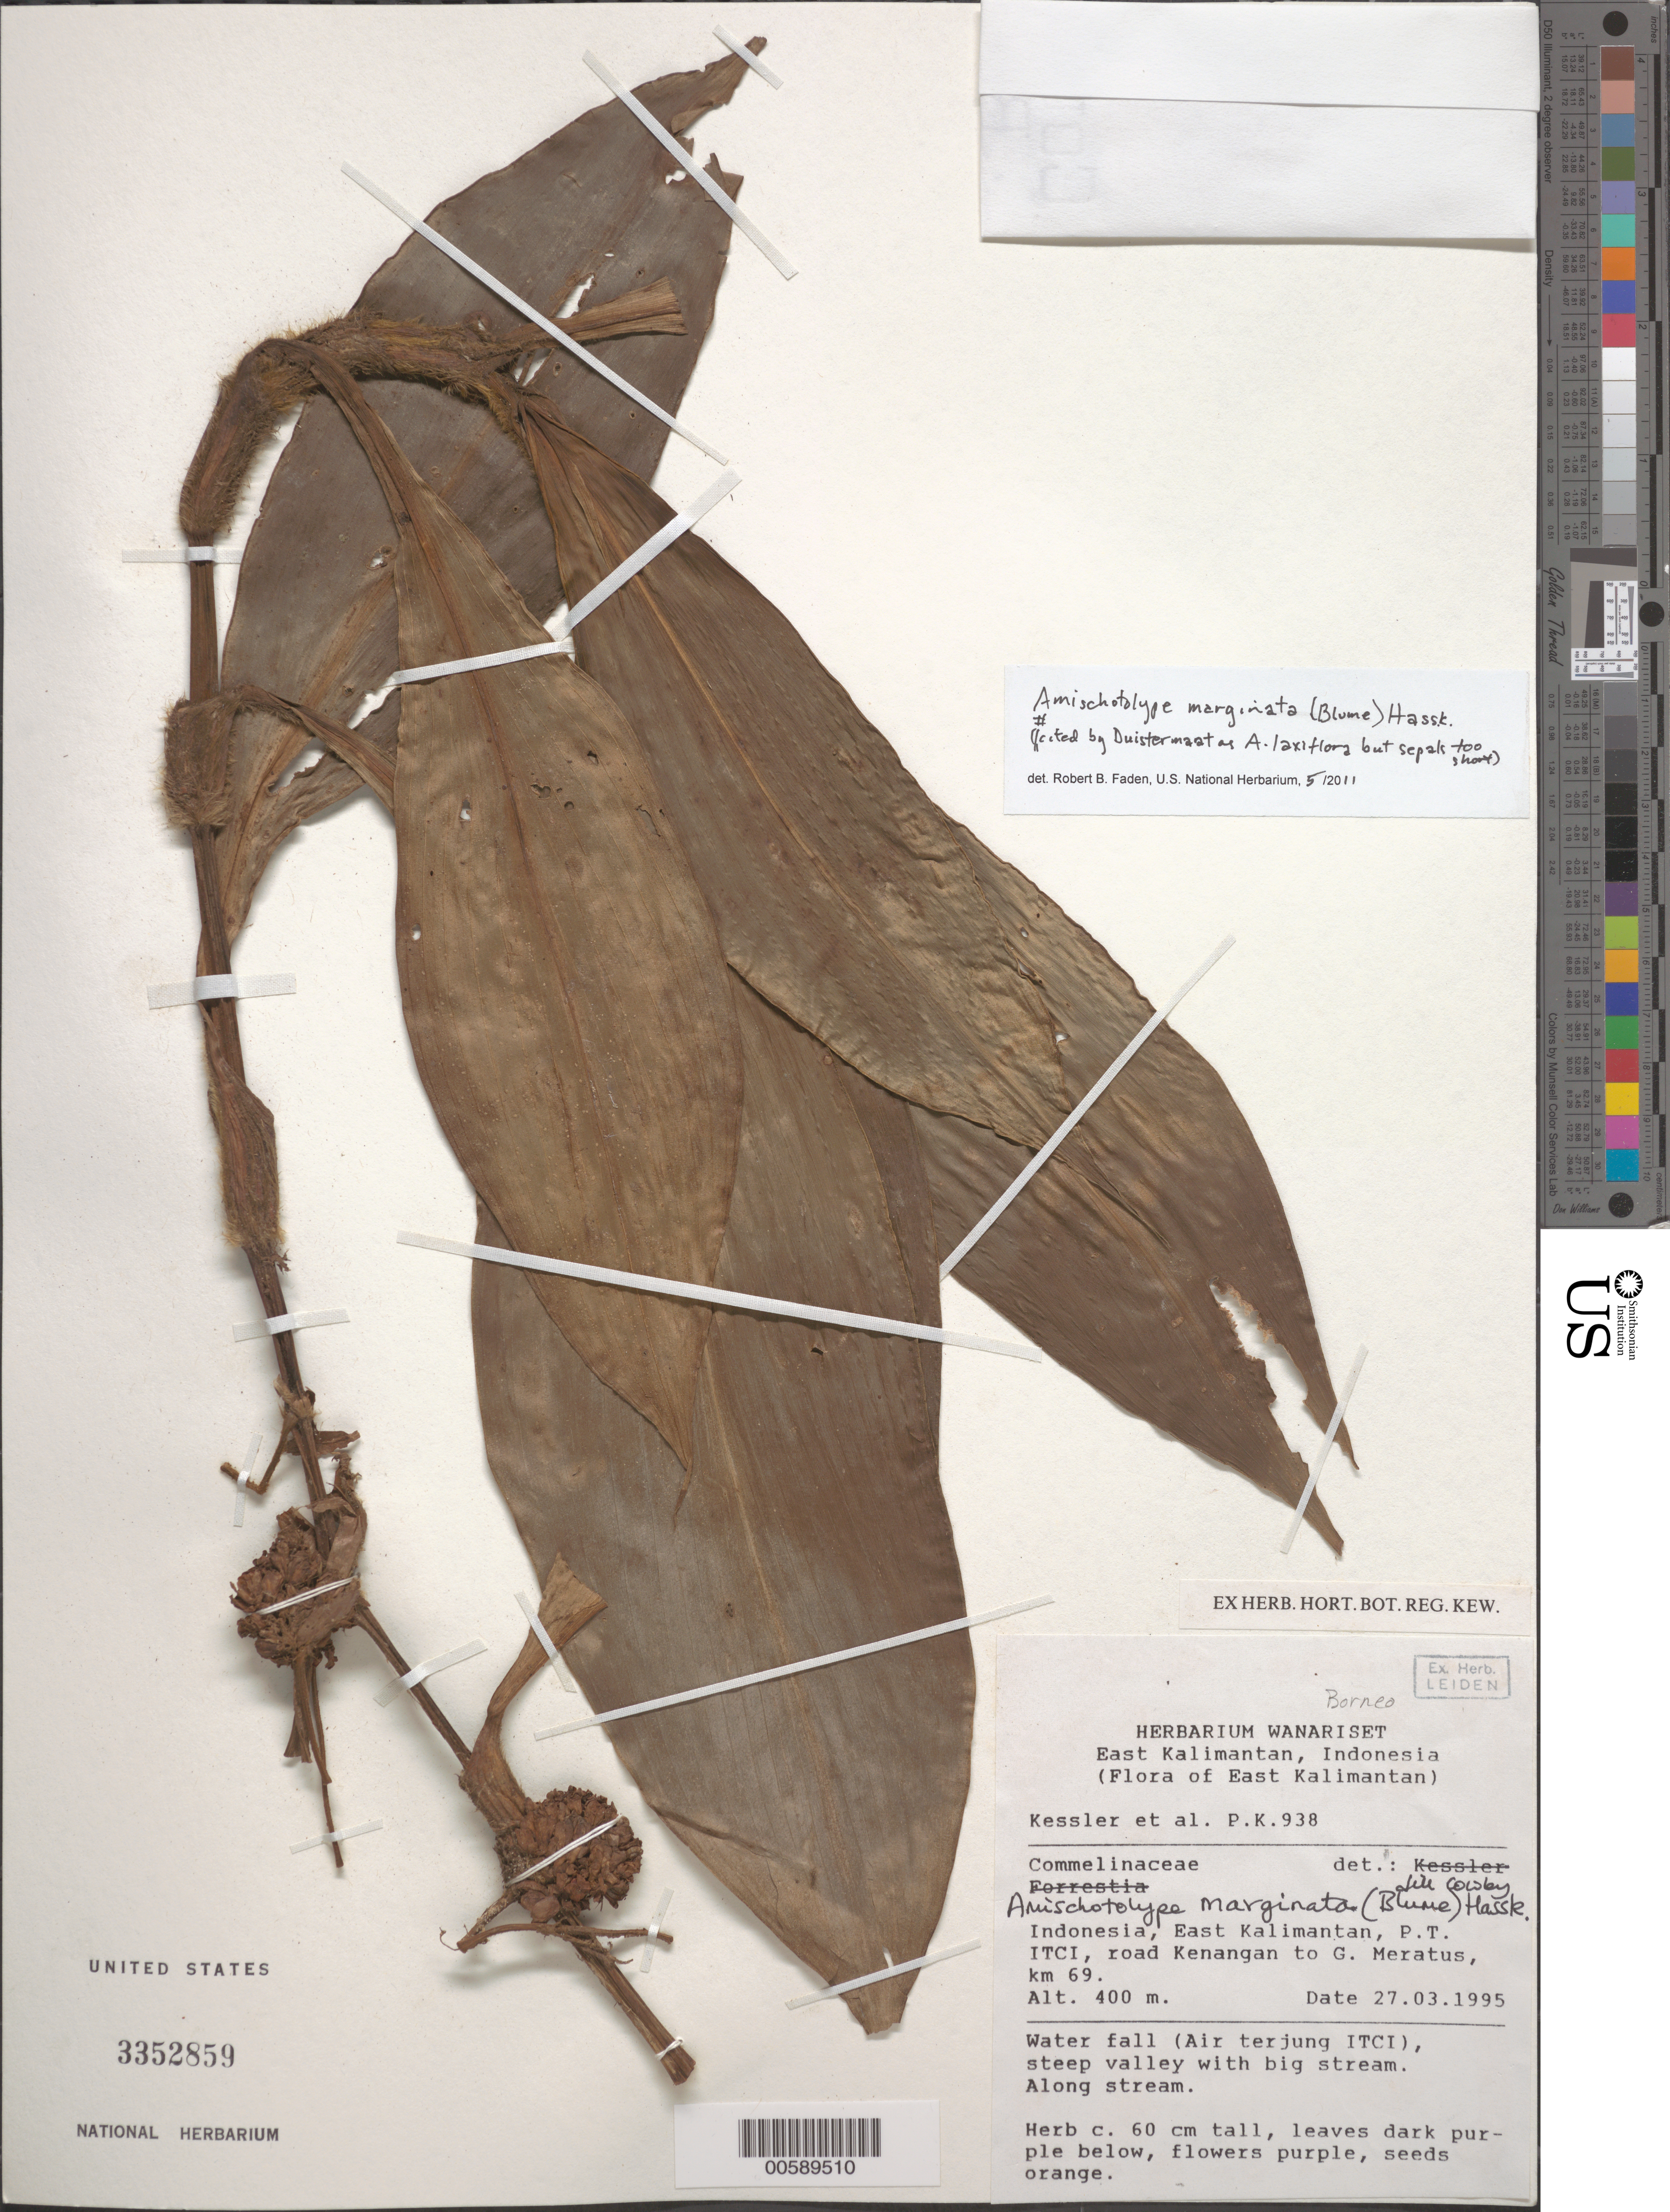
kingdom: Plantae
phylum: Tracheophyta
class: Liliopsida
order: Commelinales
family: Commelinaceae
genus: Amischotolype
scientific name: Amischotolype marginata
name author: (Blume) Hassk.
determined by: Faden, Robert B., (US), Smithsonian Institution - National Museum of Natural History (UNITED STATES)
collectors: -- Kessler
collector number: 938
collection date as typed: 27 Mar 1995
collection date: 1995-03-27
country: Indonesia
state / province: Kalimantan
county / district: Kalimantan Timur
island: Borneo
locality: Road kenangant to g. meratus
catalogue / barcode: US 3352859